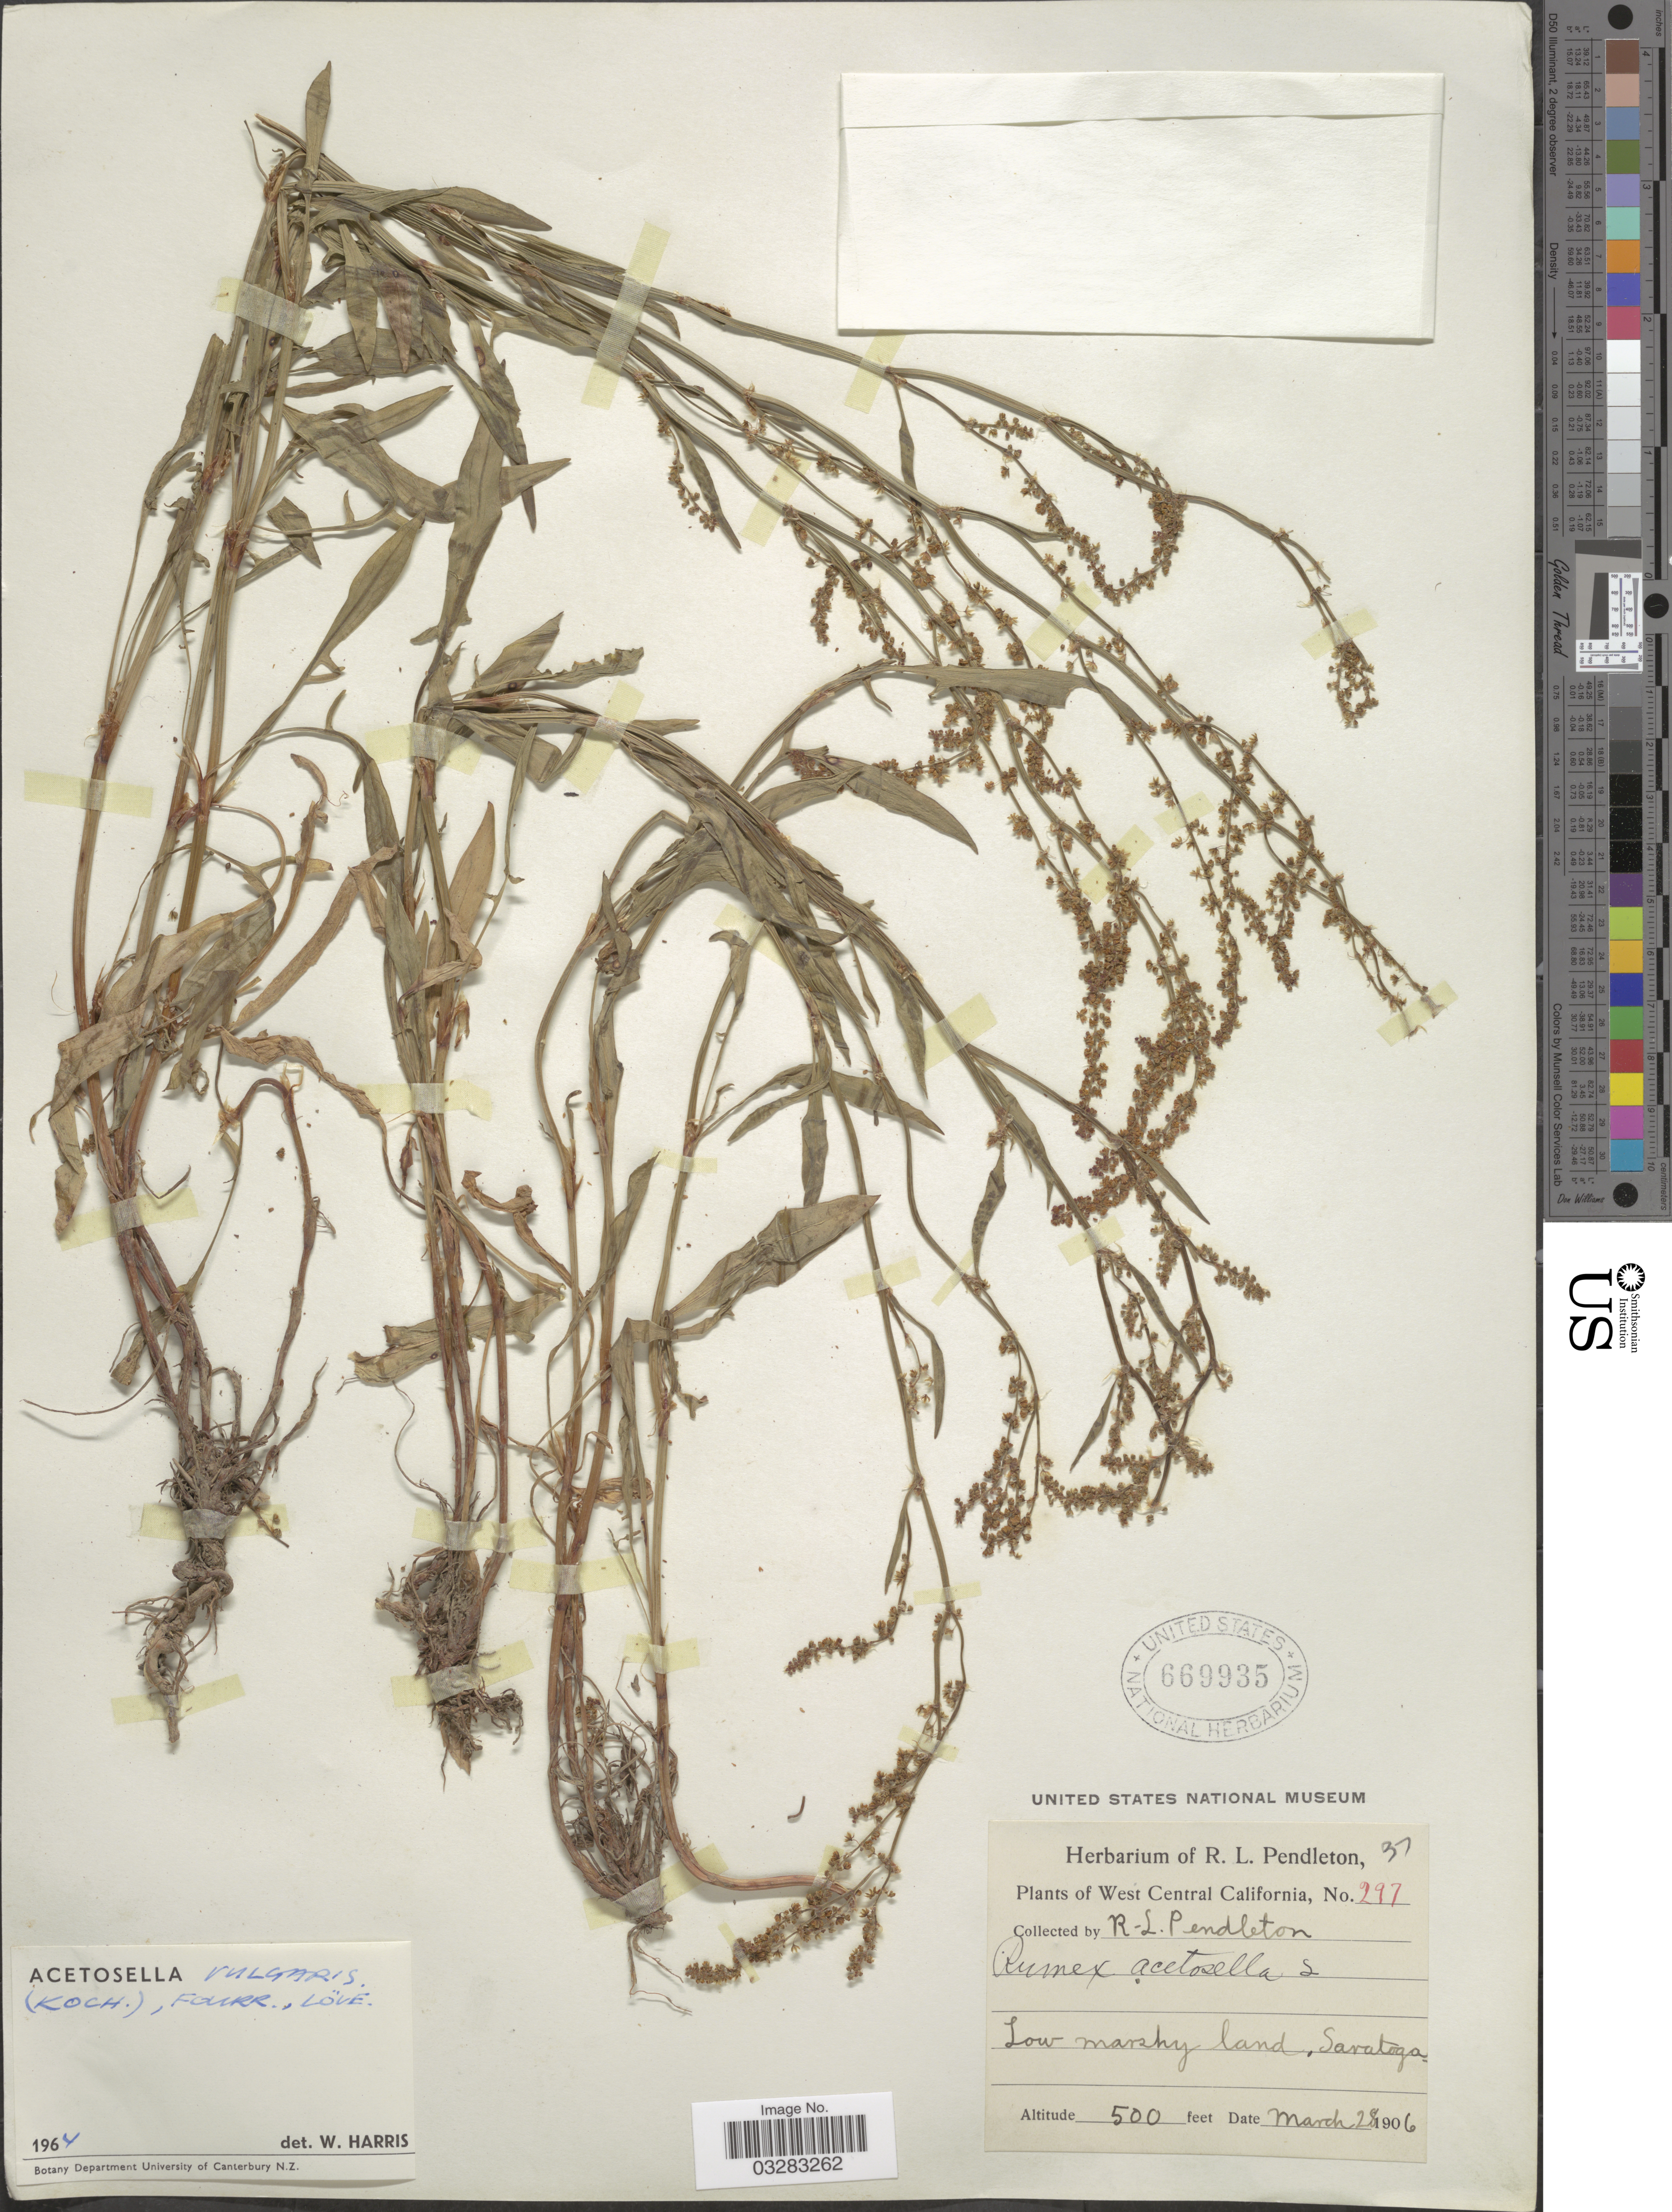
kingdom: Plantae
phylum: Tracheophyta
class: Magnoliopsida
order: Caryophyllales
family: Polygonaceae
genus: Rumex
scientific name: Rumex acetosella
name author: L.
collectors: R. Pendleton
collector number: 297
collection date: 1906-03-28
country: United States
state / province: California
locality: West Central California. Low marshy land, Saratoga.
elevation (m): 152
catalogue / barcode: US 669935